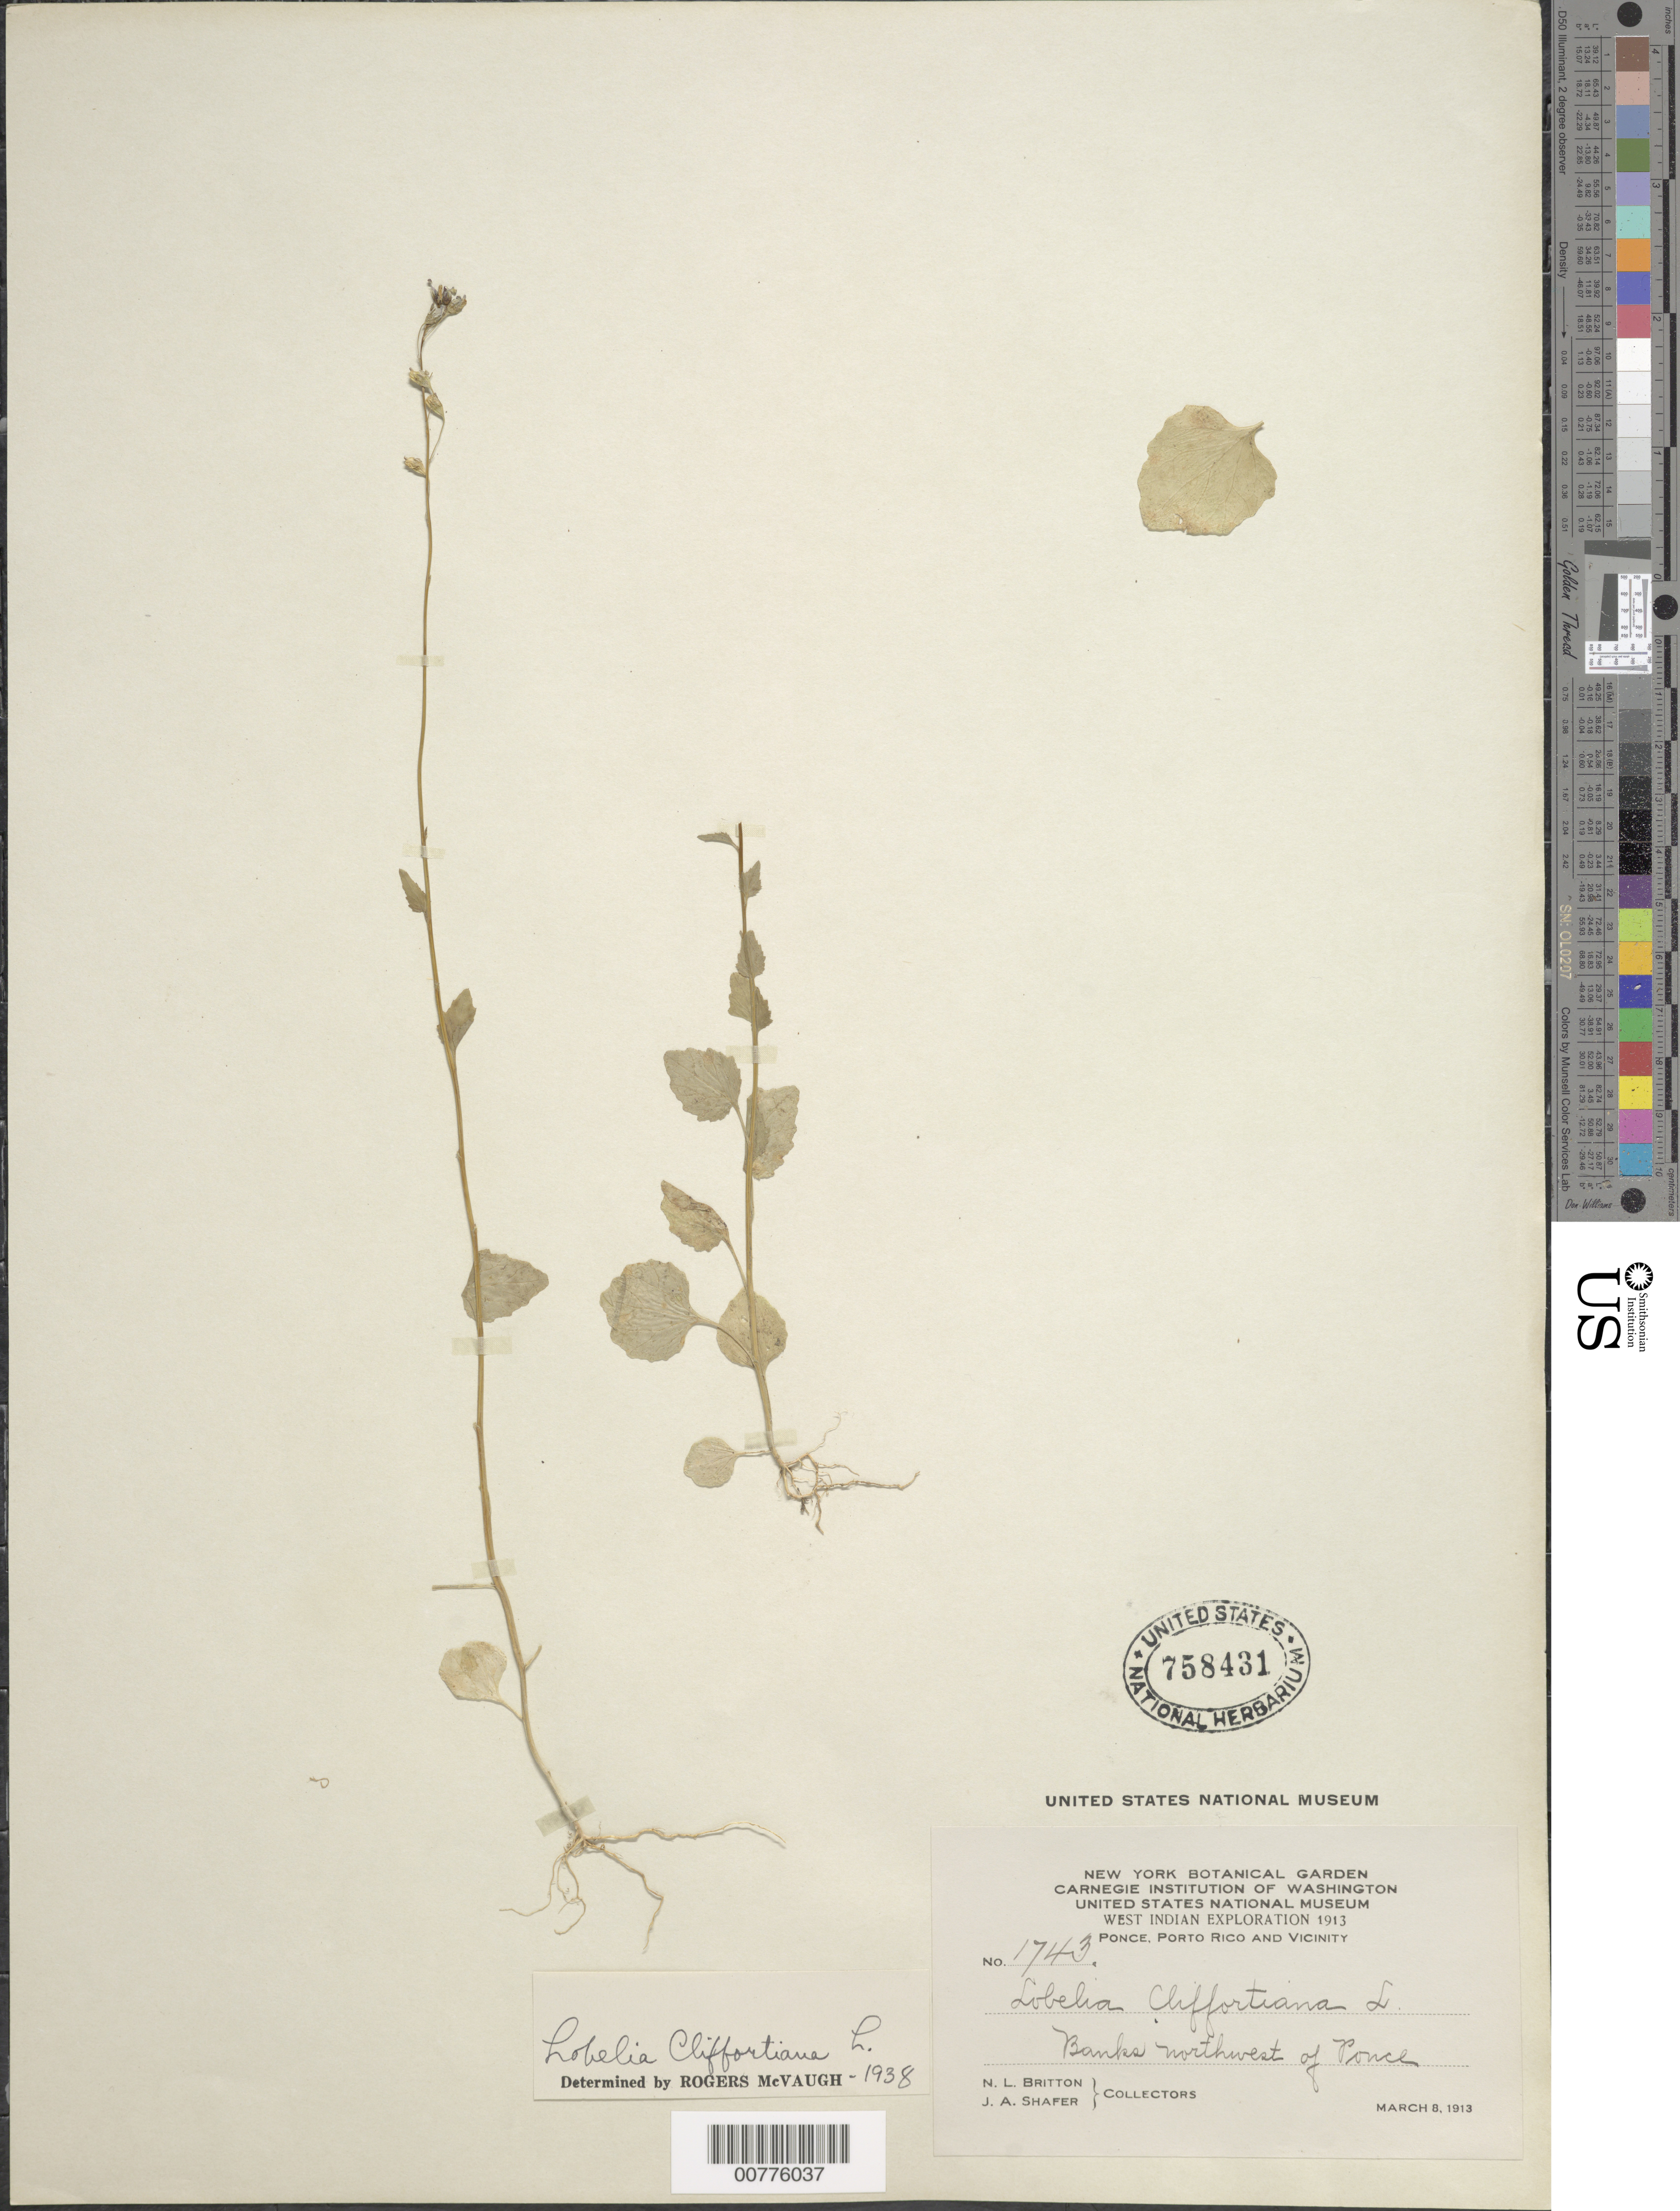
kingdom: Plantae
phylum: Tracheophyta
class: Magnoliopsida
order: Asterales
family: Campanulaceae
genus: Lobelia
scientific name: Lobelia cliffortiana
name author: L.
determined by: McVaugh, R.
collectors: N. Britton & J. A. Shafer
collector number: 1743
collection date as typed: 08 Mar 1913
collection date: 1913-03-08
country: Puerto Rico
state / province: Ponce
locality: Banks NW of Ponce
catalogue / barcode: US 758431